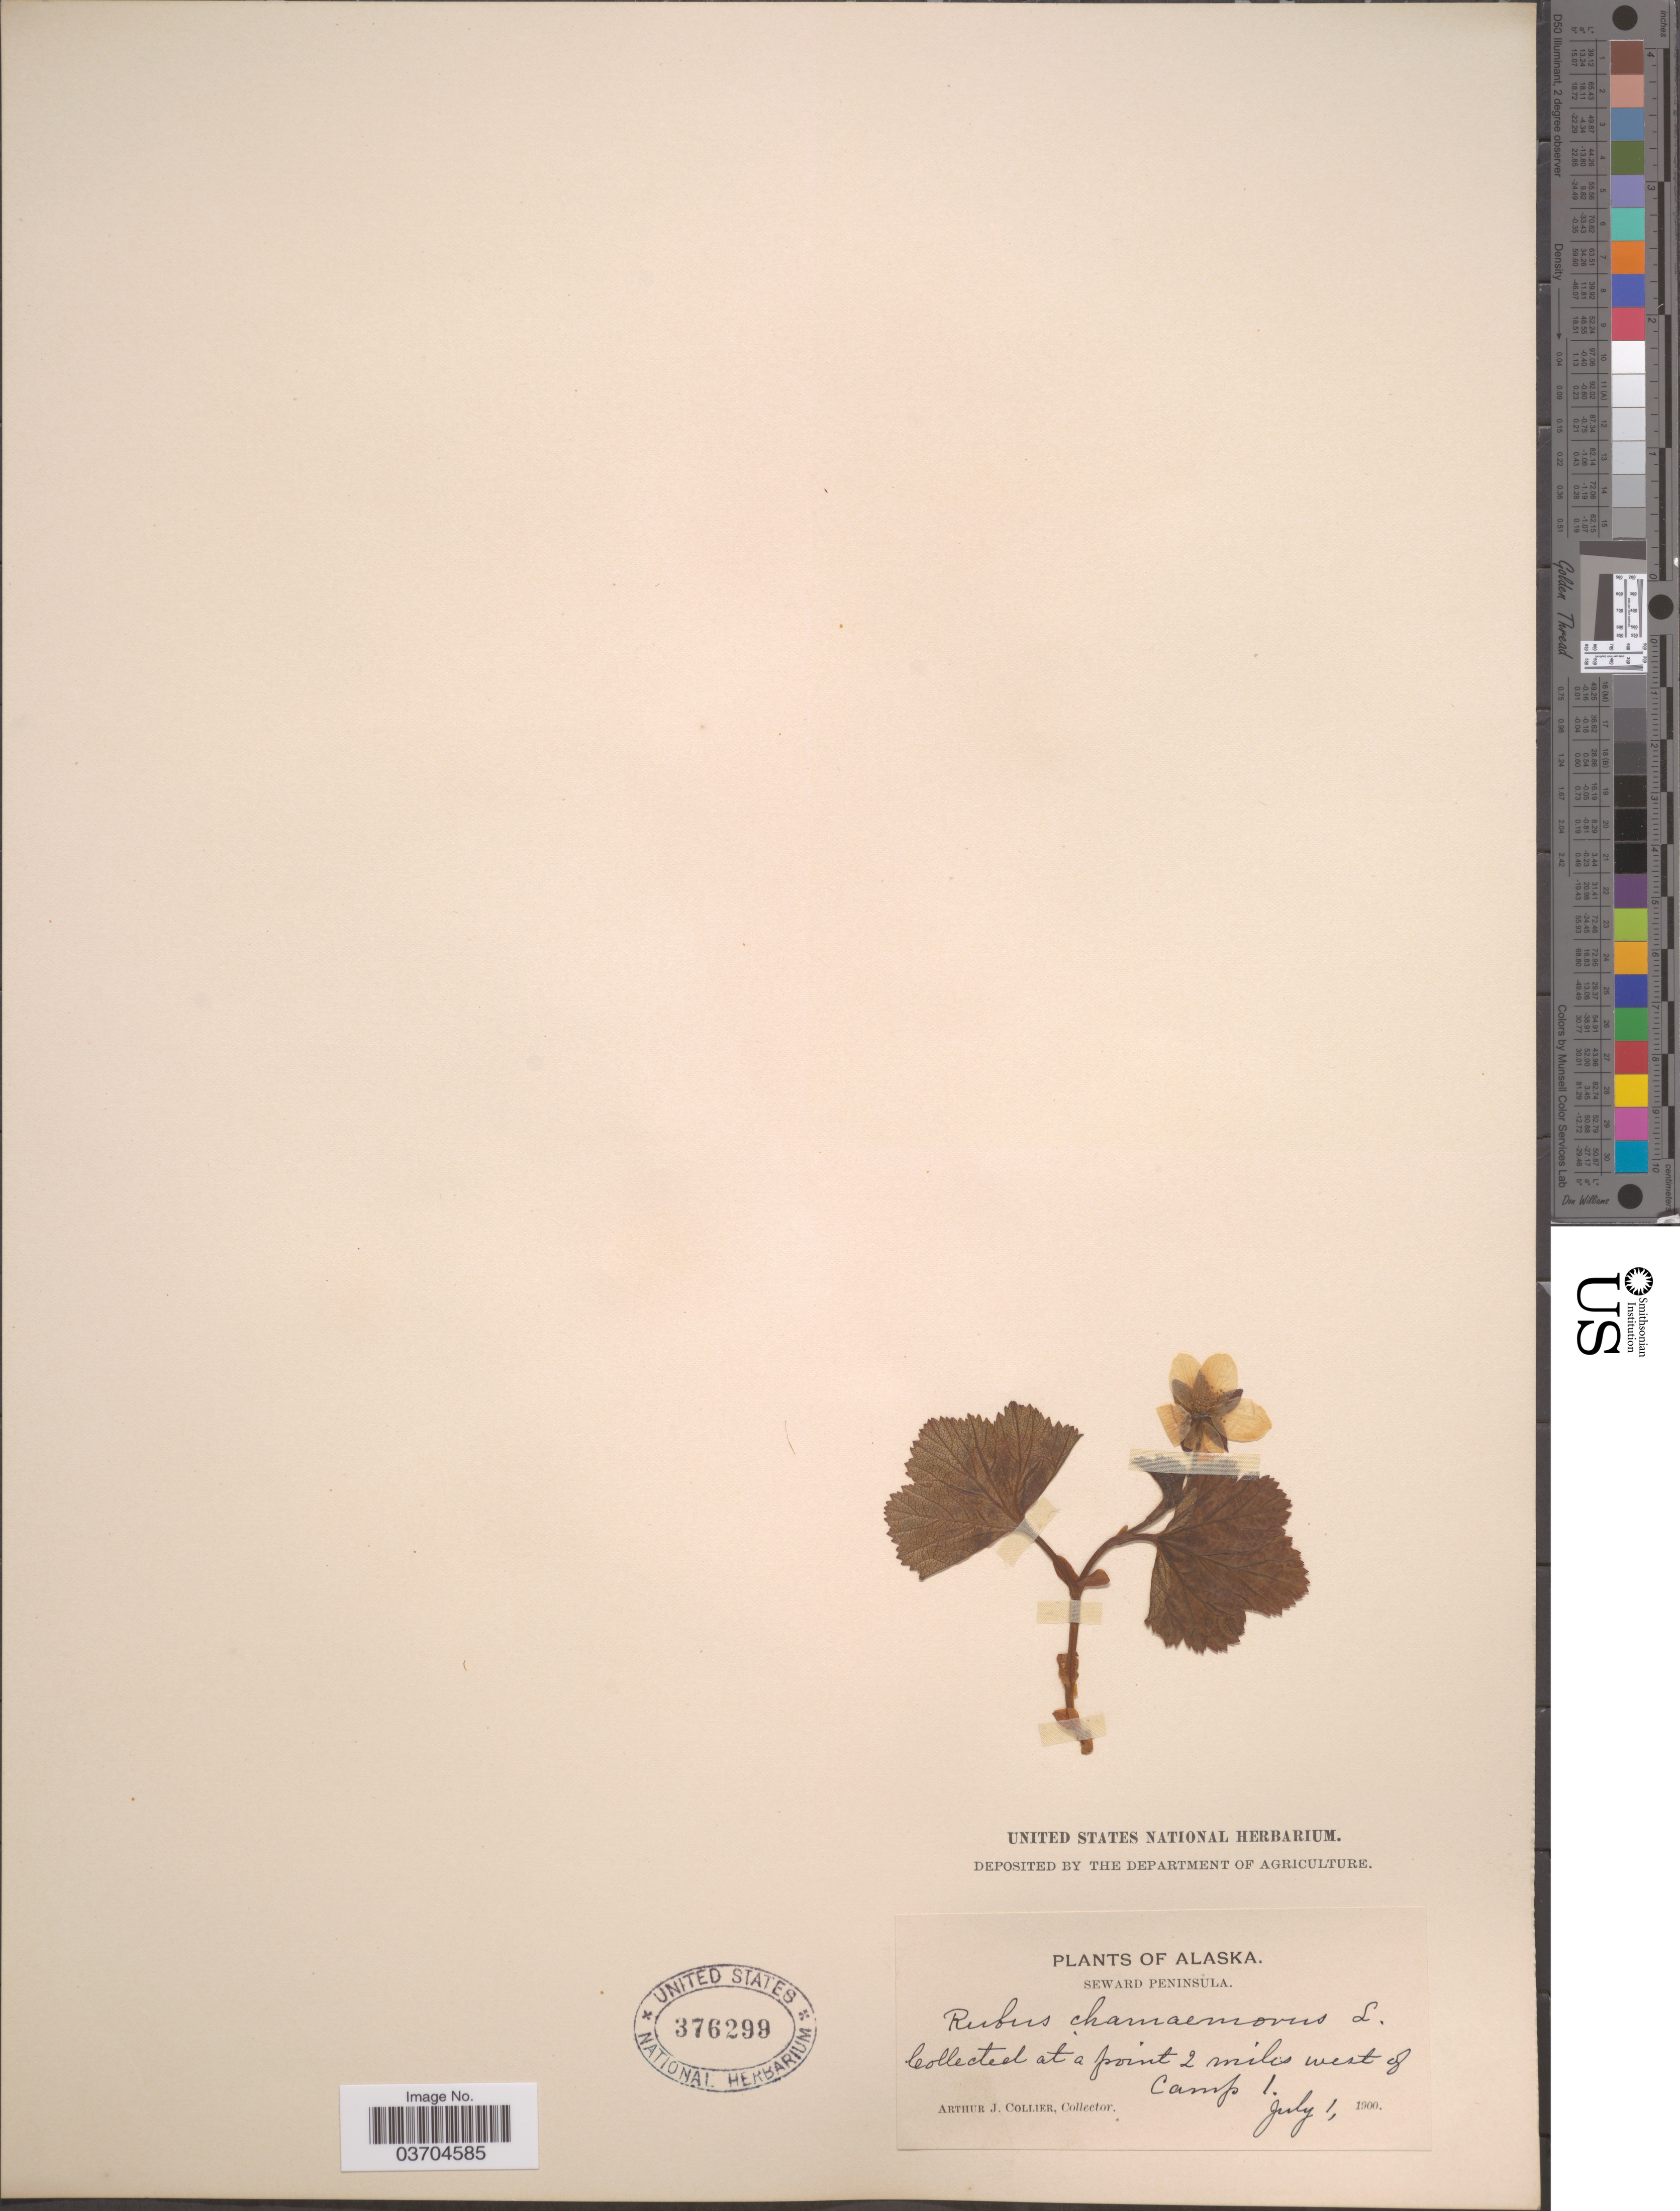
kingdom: Plantae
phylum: Tracheophyta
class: Magnoliopsida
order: Rosales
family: Rosaceae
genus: Rubus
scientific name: Rubus chamaemorus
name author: L.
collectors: A. Collier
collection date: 1900-07-01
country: United States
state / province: Alaska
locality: Seward Peninsula. A point 2 miles west of Camp 1.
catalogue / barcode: US 376299